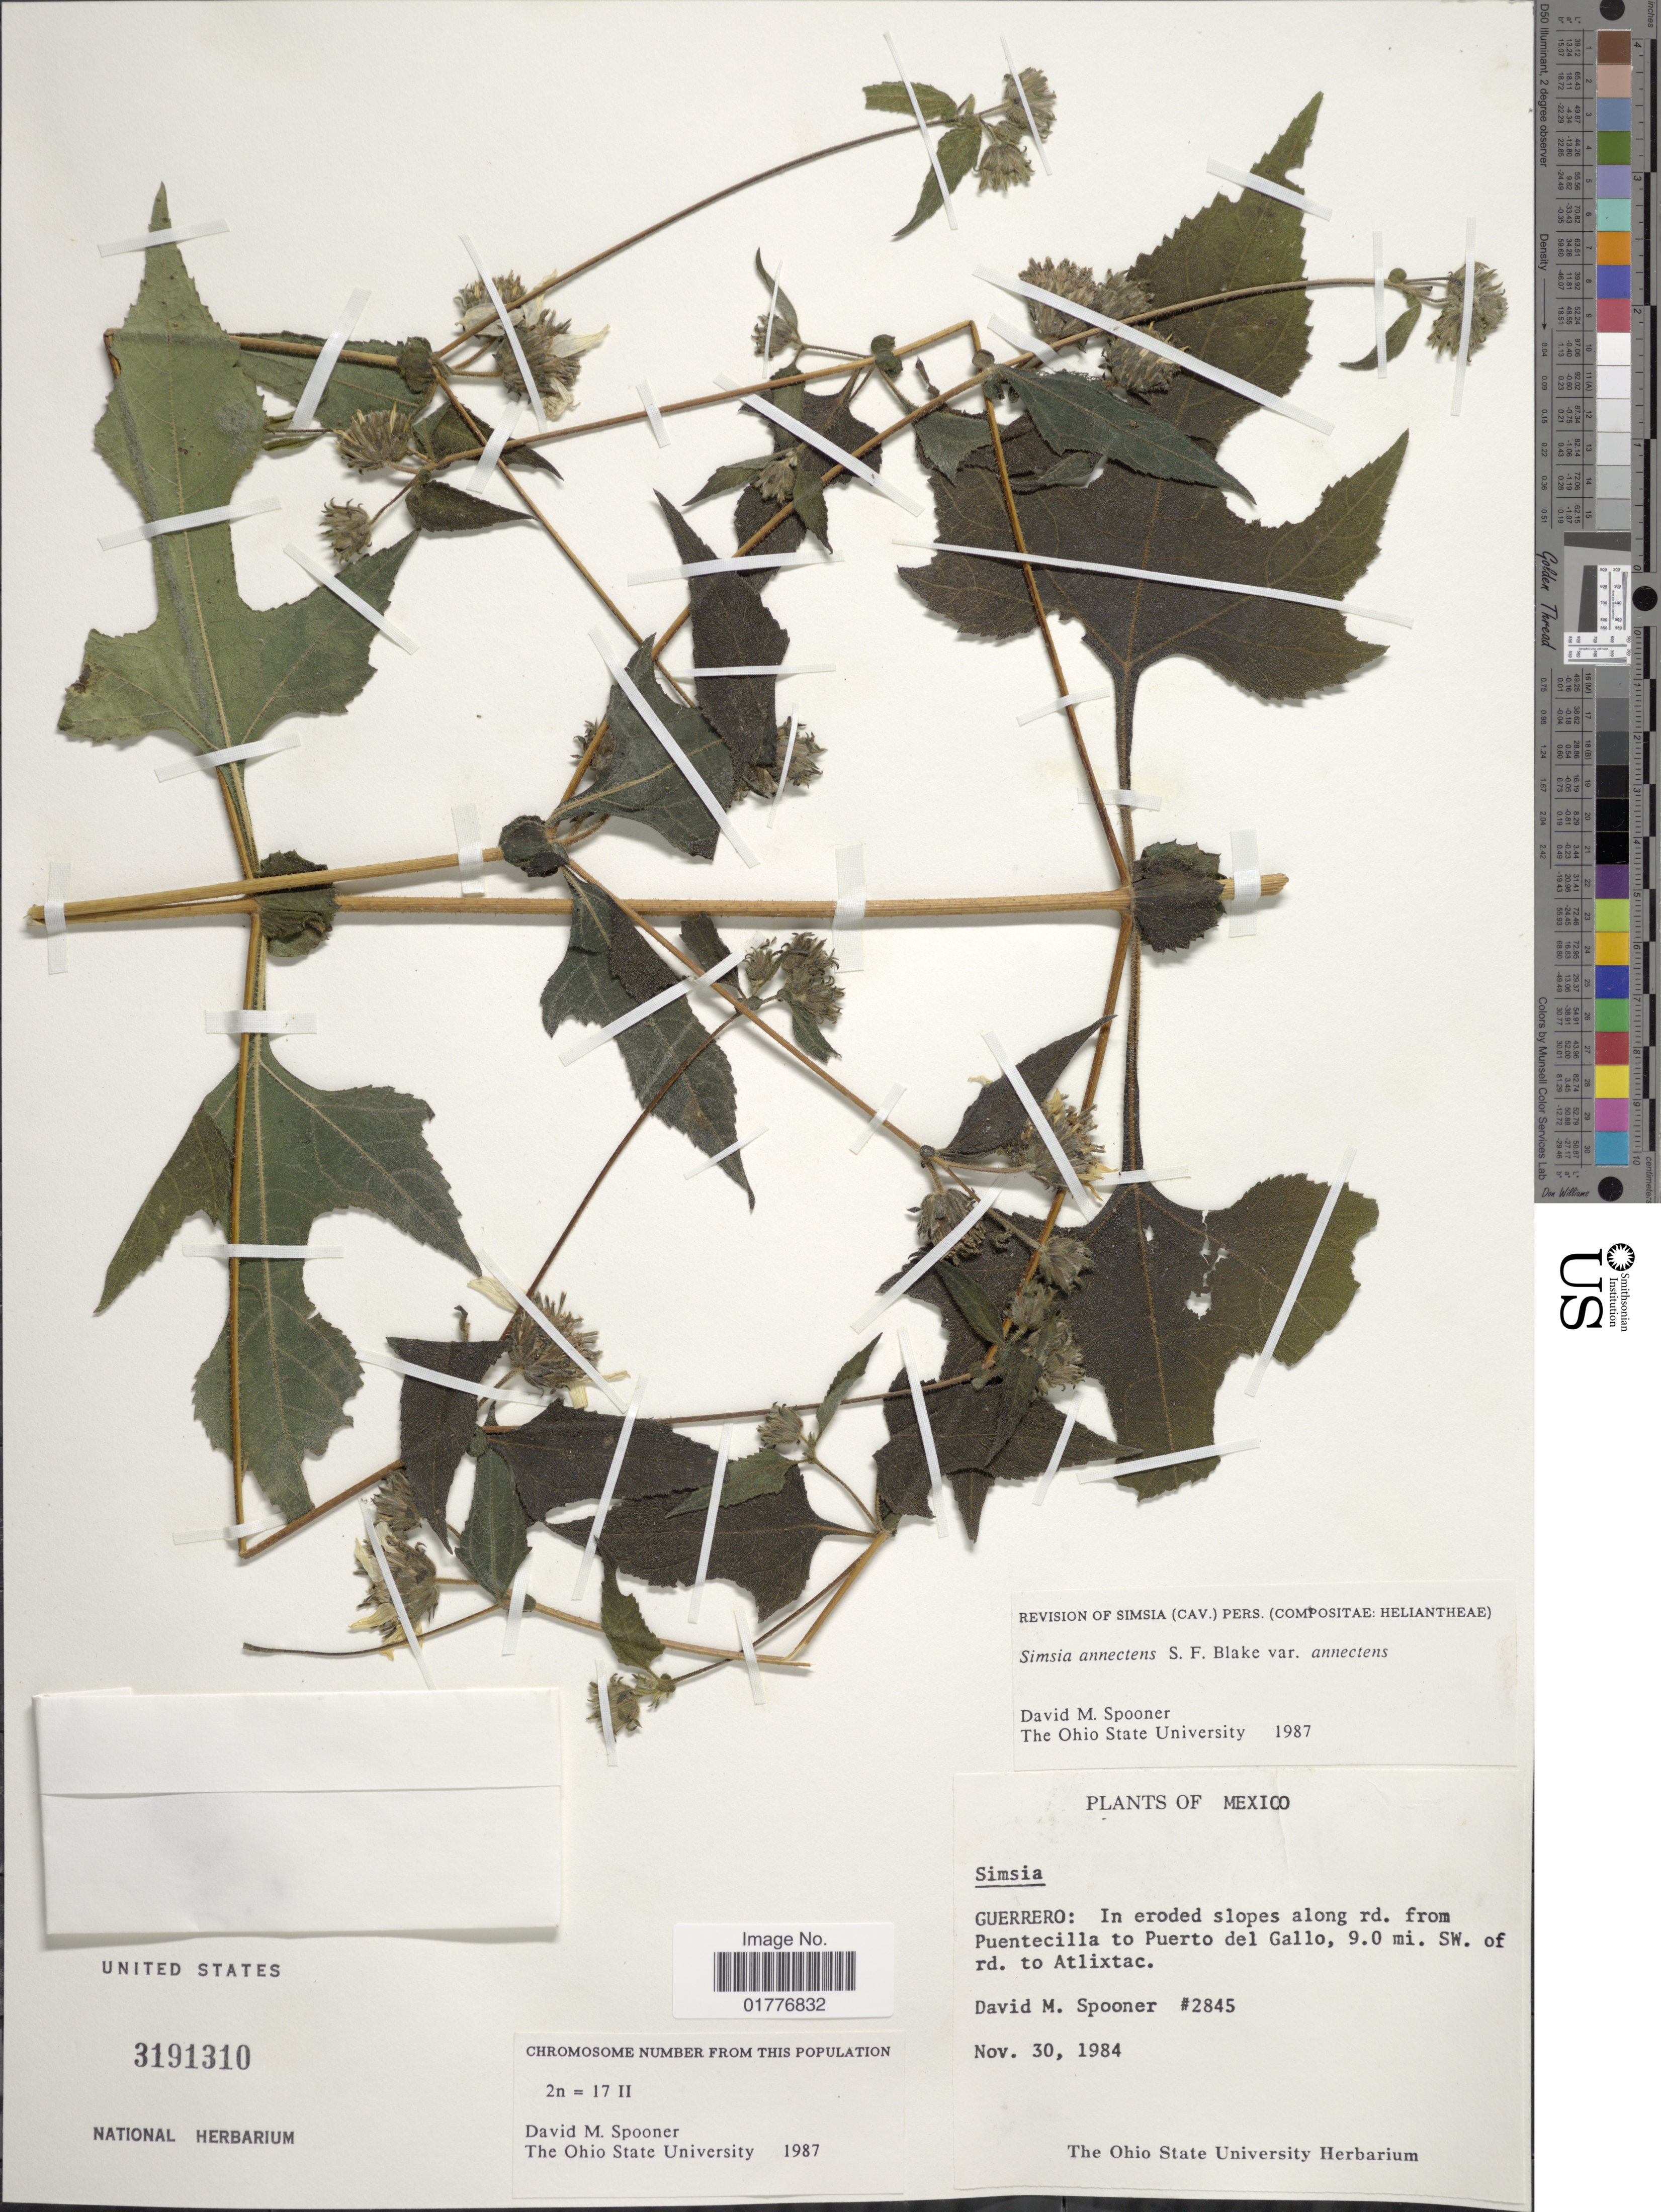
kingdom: Plantae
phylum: Tracheophyta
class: Magnoliopsida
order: Asterales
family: Asteraceae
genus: Simsia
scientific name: Simsia annectens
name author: S.F. Blake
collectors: D. Spooner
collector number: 2845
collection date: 1984-11-30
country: Mexico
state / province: Guerrero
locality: Guerrero: in eroded slopes along rd. from Puentecilla to Puerto del Gallo, 9.0 mi. SW of rd. to Atlixtac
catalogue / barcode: US 3191310